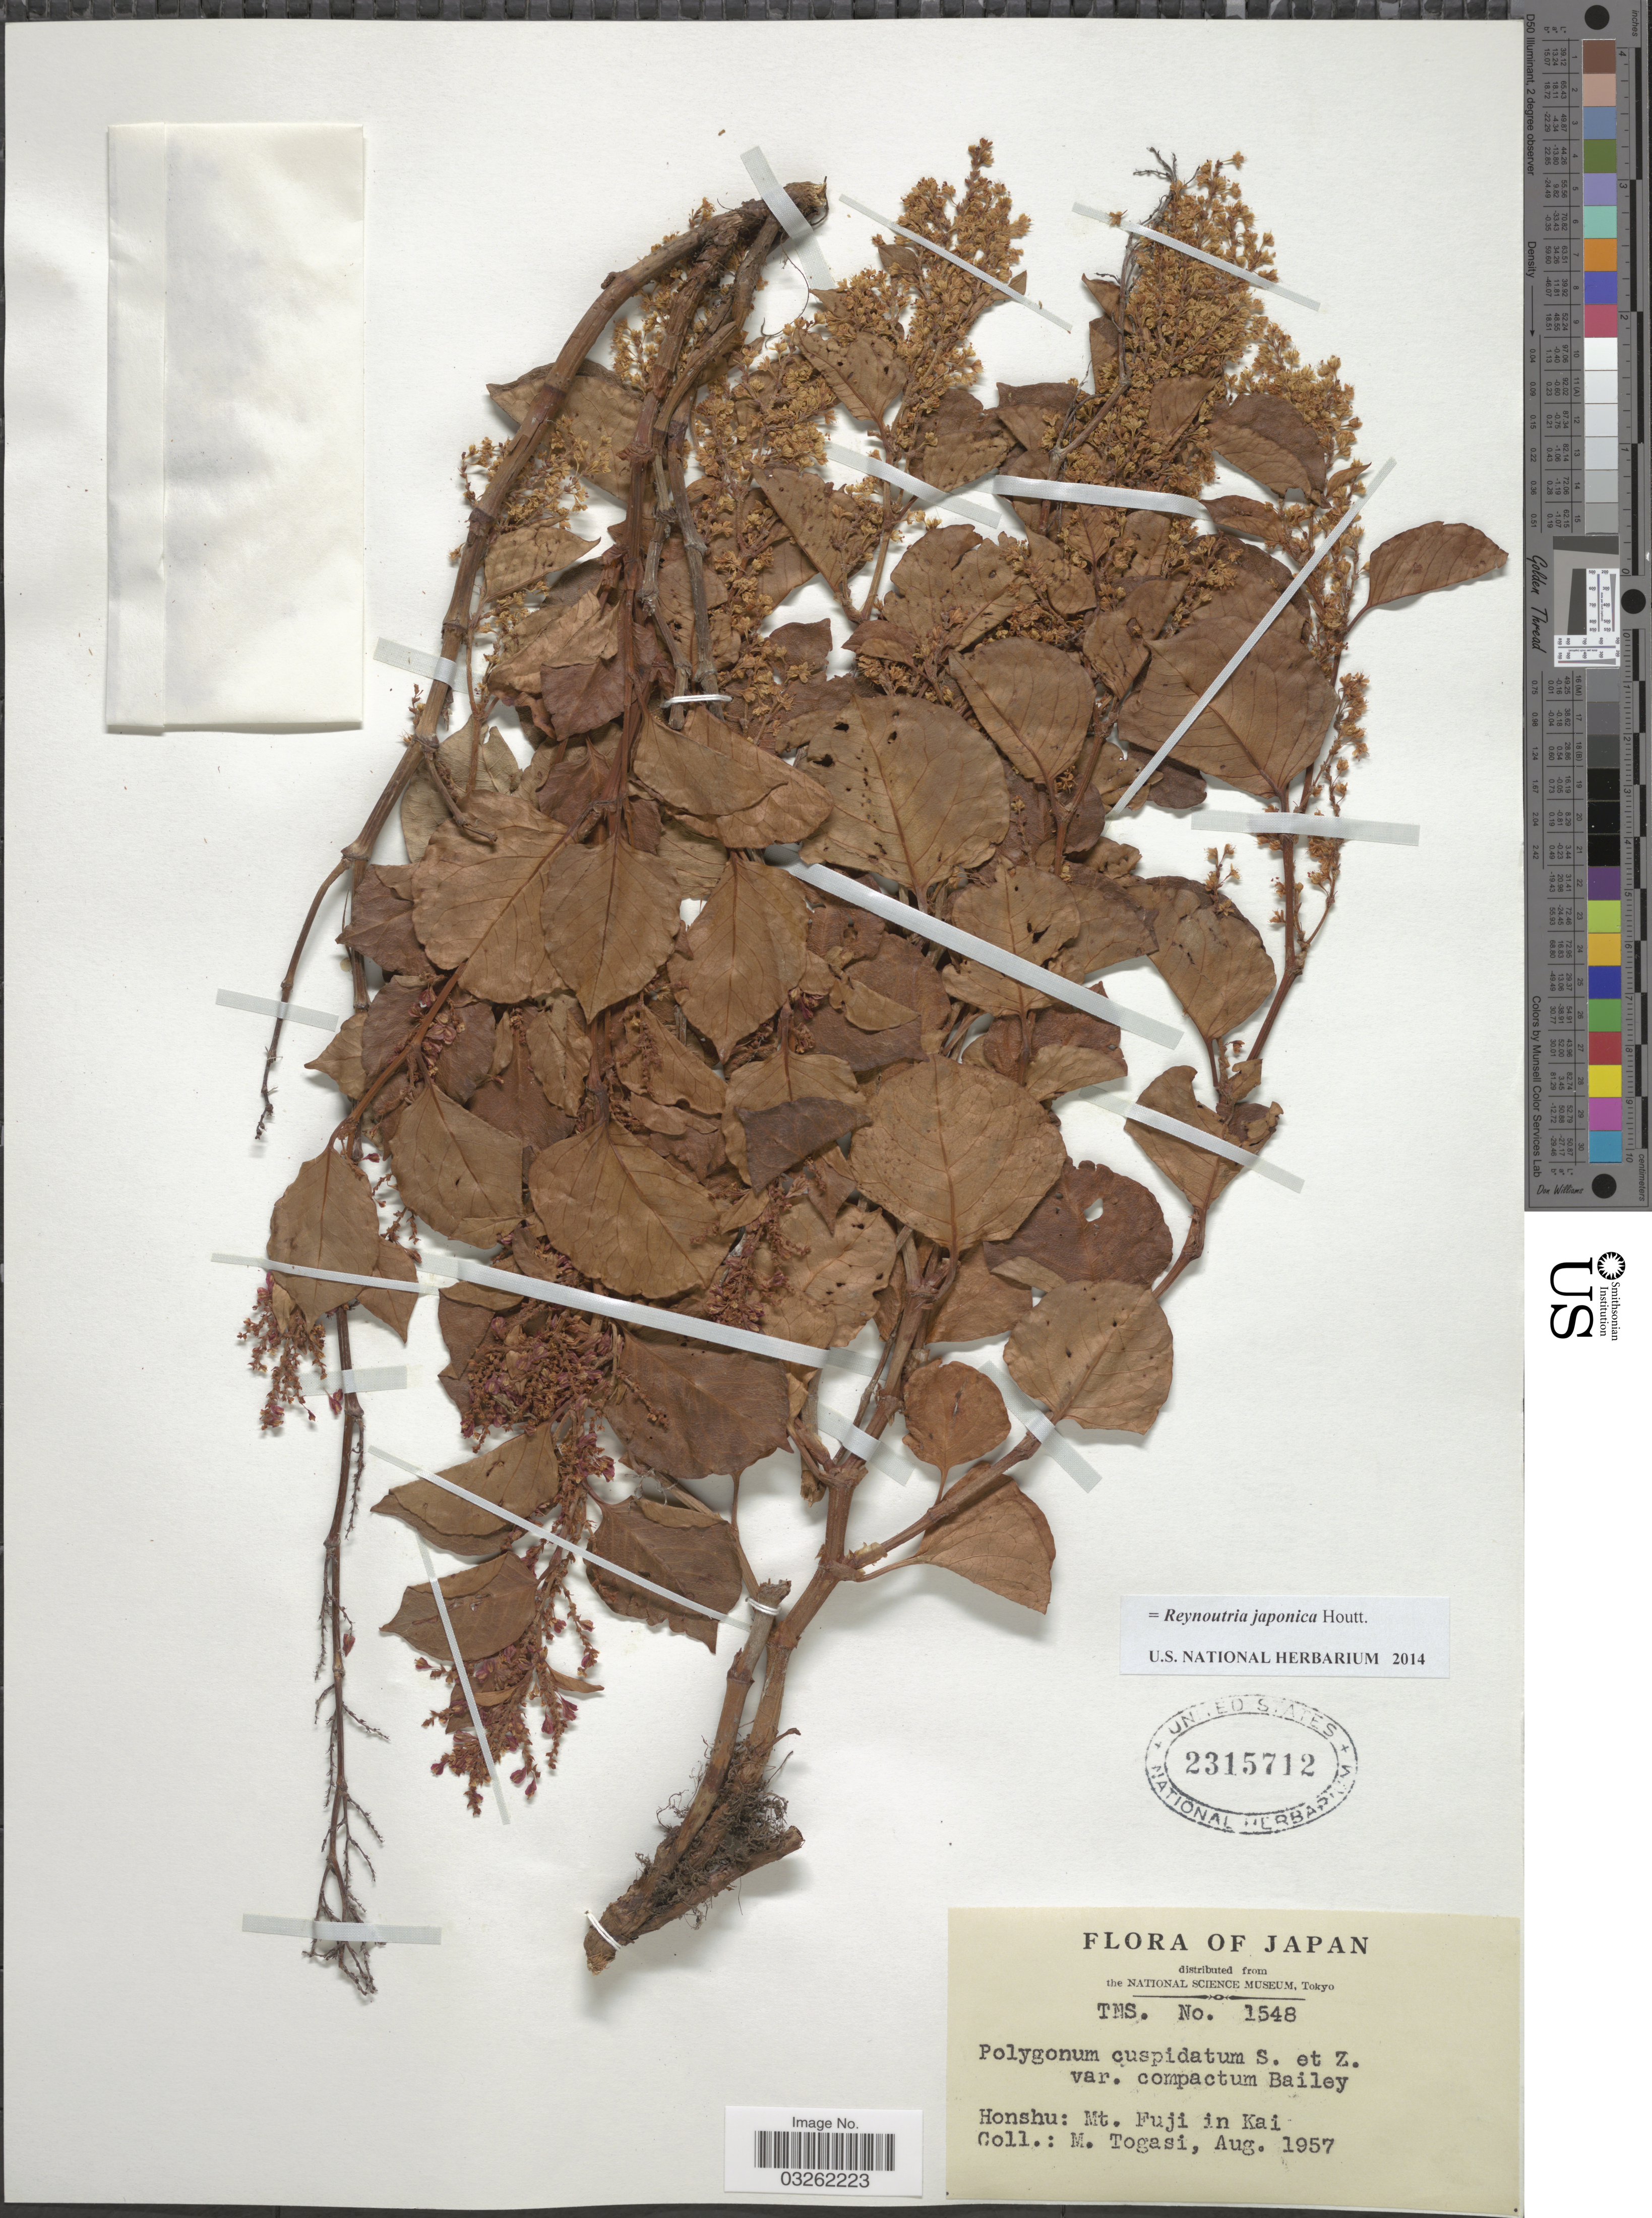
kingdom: Plantae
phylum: Tracheophyta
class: Magnoliopsida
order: Caryophyllales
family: Polygonaceae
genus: Reynoutria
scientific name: Reynoutria japonica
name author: Houtt.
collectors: M. Togasi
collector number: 1548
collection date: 1957-08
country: Japan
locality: Honshu: Mt. Fuji in Kai.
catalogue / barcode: US 2315712